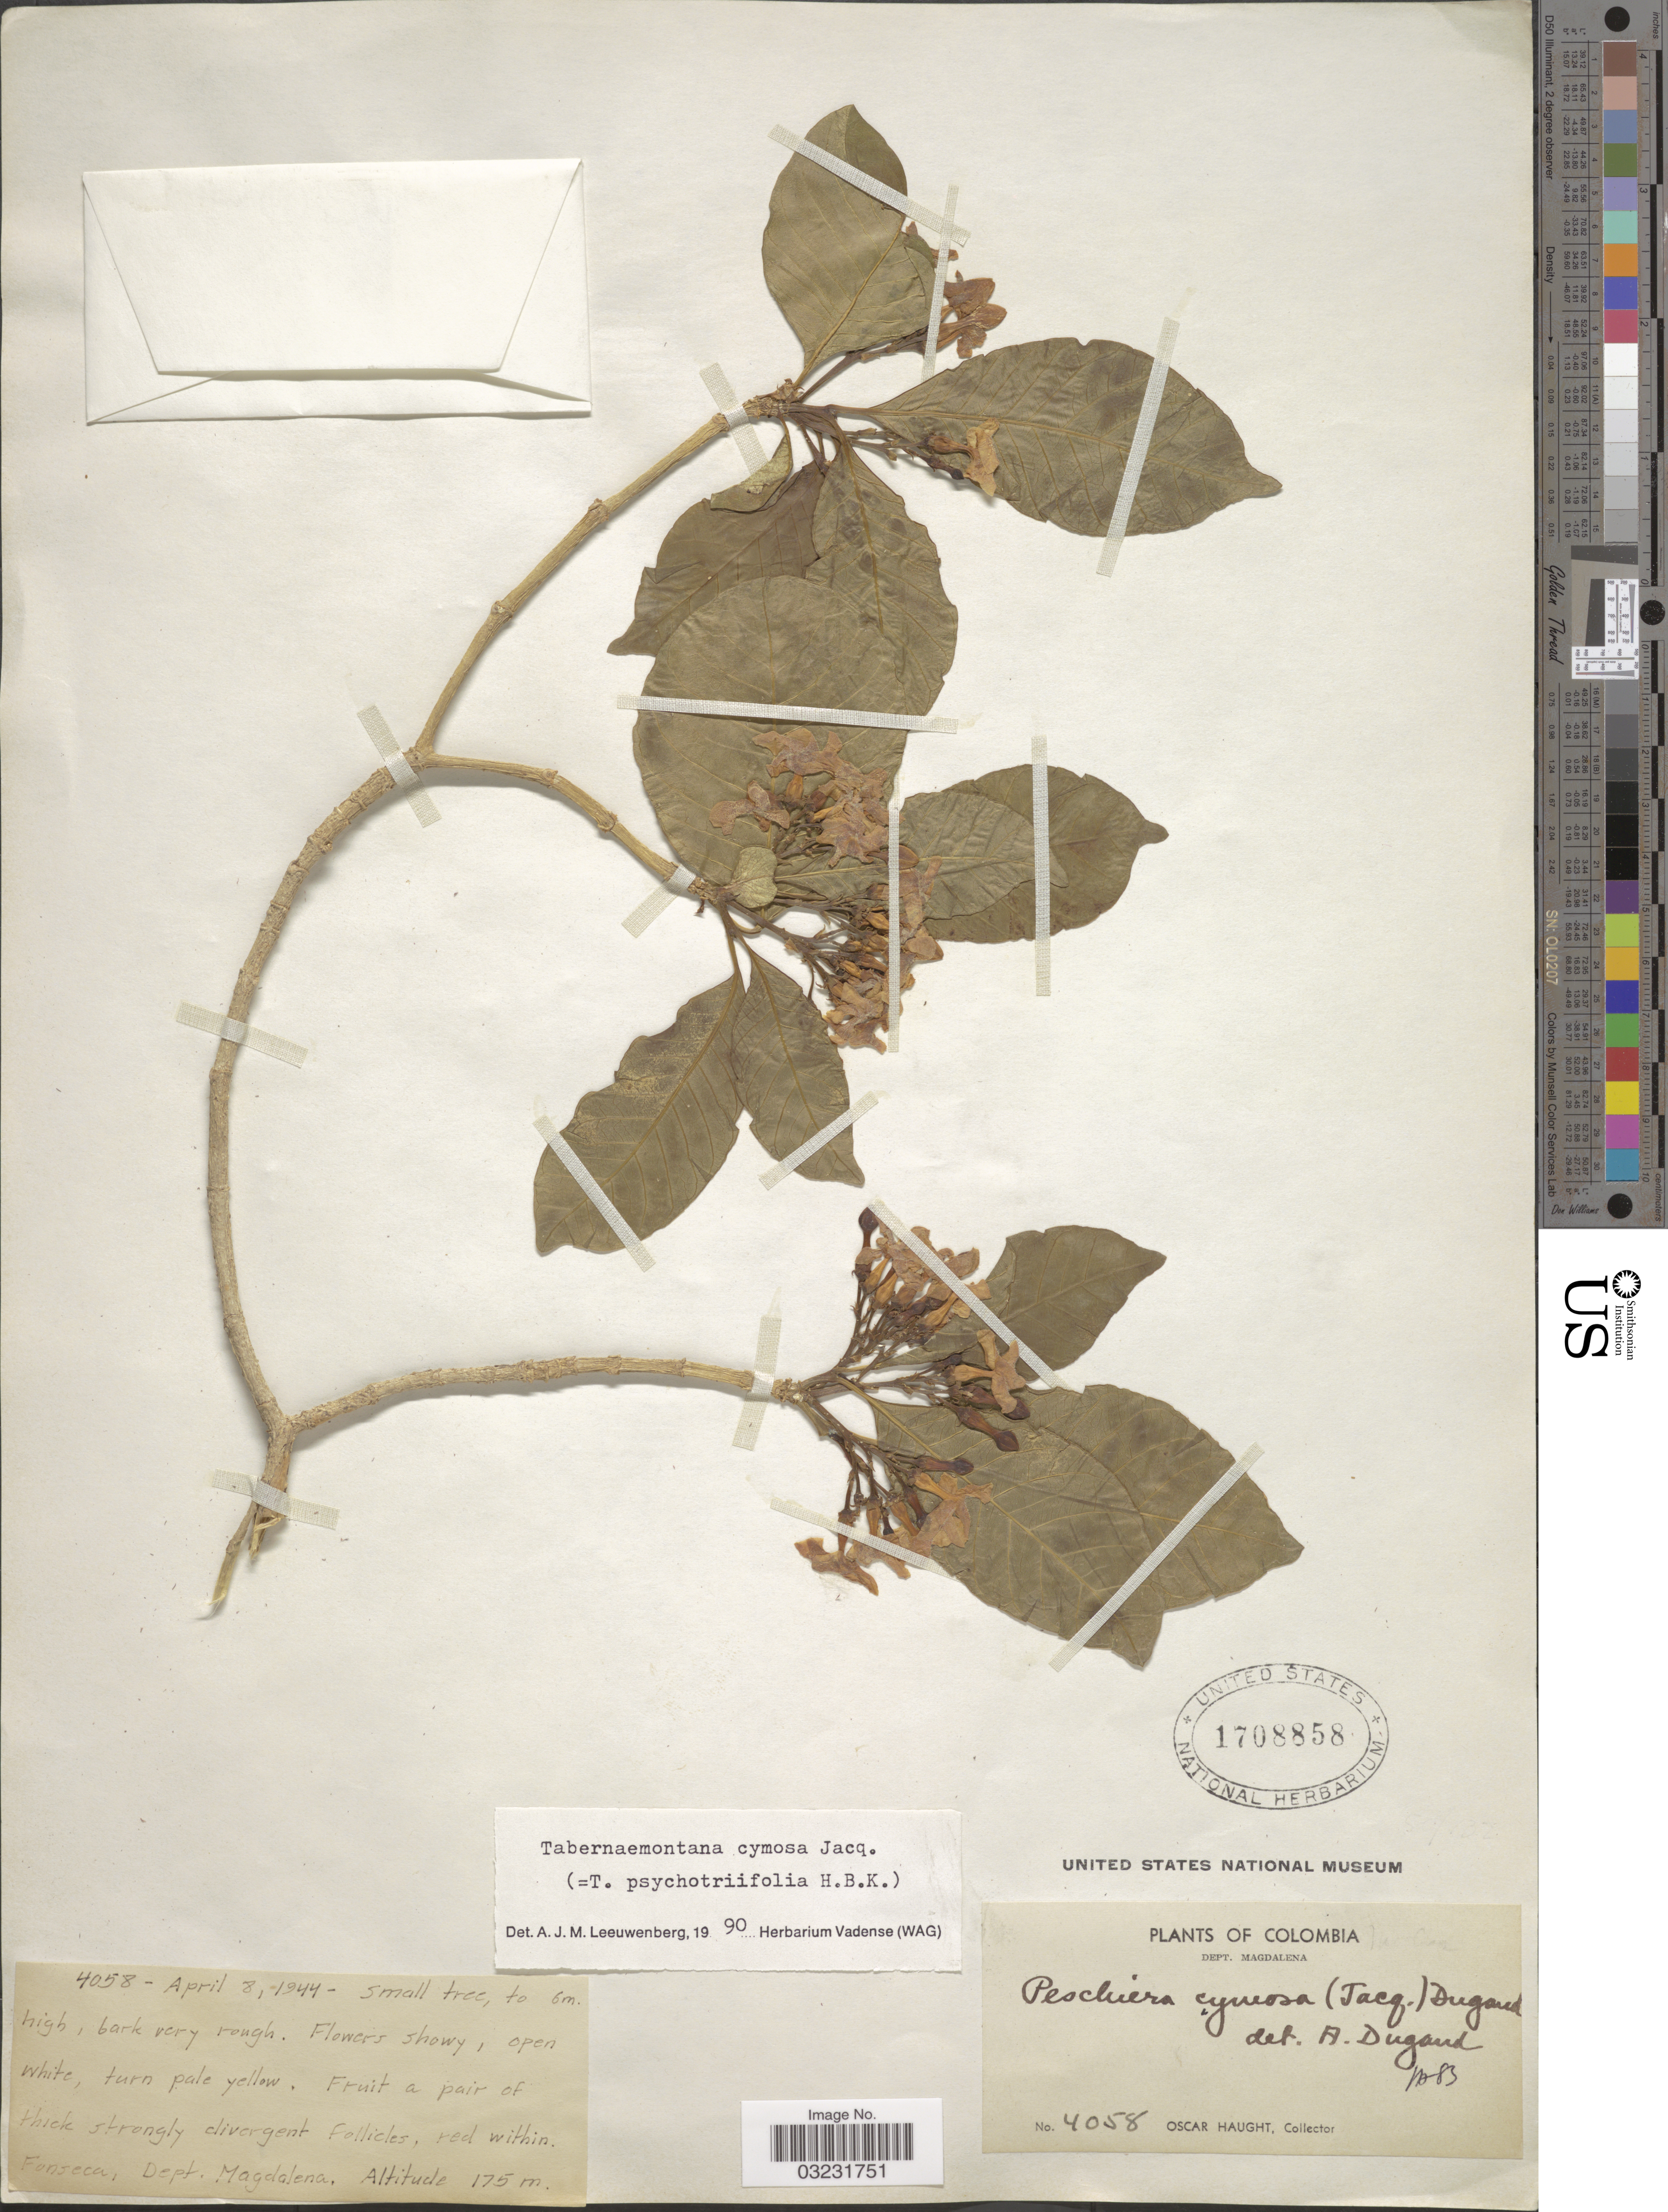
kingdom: Plantae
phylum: Tracheophyta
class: Magnoliopsida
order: Gentianales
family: Apocynaceae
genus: Tabernaemontana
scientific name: Tabernaemontana cymosa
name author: Jacq.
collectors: O. Haught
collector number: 4058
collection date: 1944-04-08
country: Colombia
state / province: Magdalena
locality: Fonseca, Dept. Magdalena.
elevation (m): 175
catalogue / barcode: US 1708858